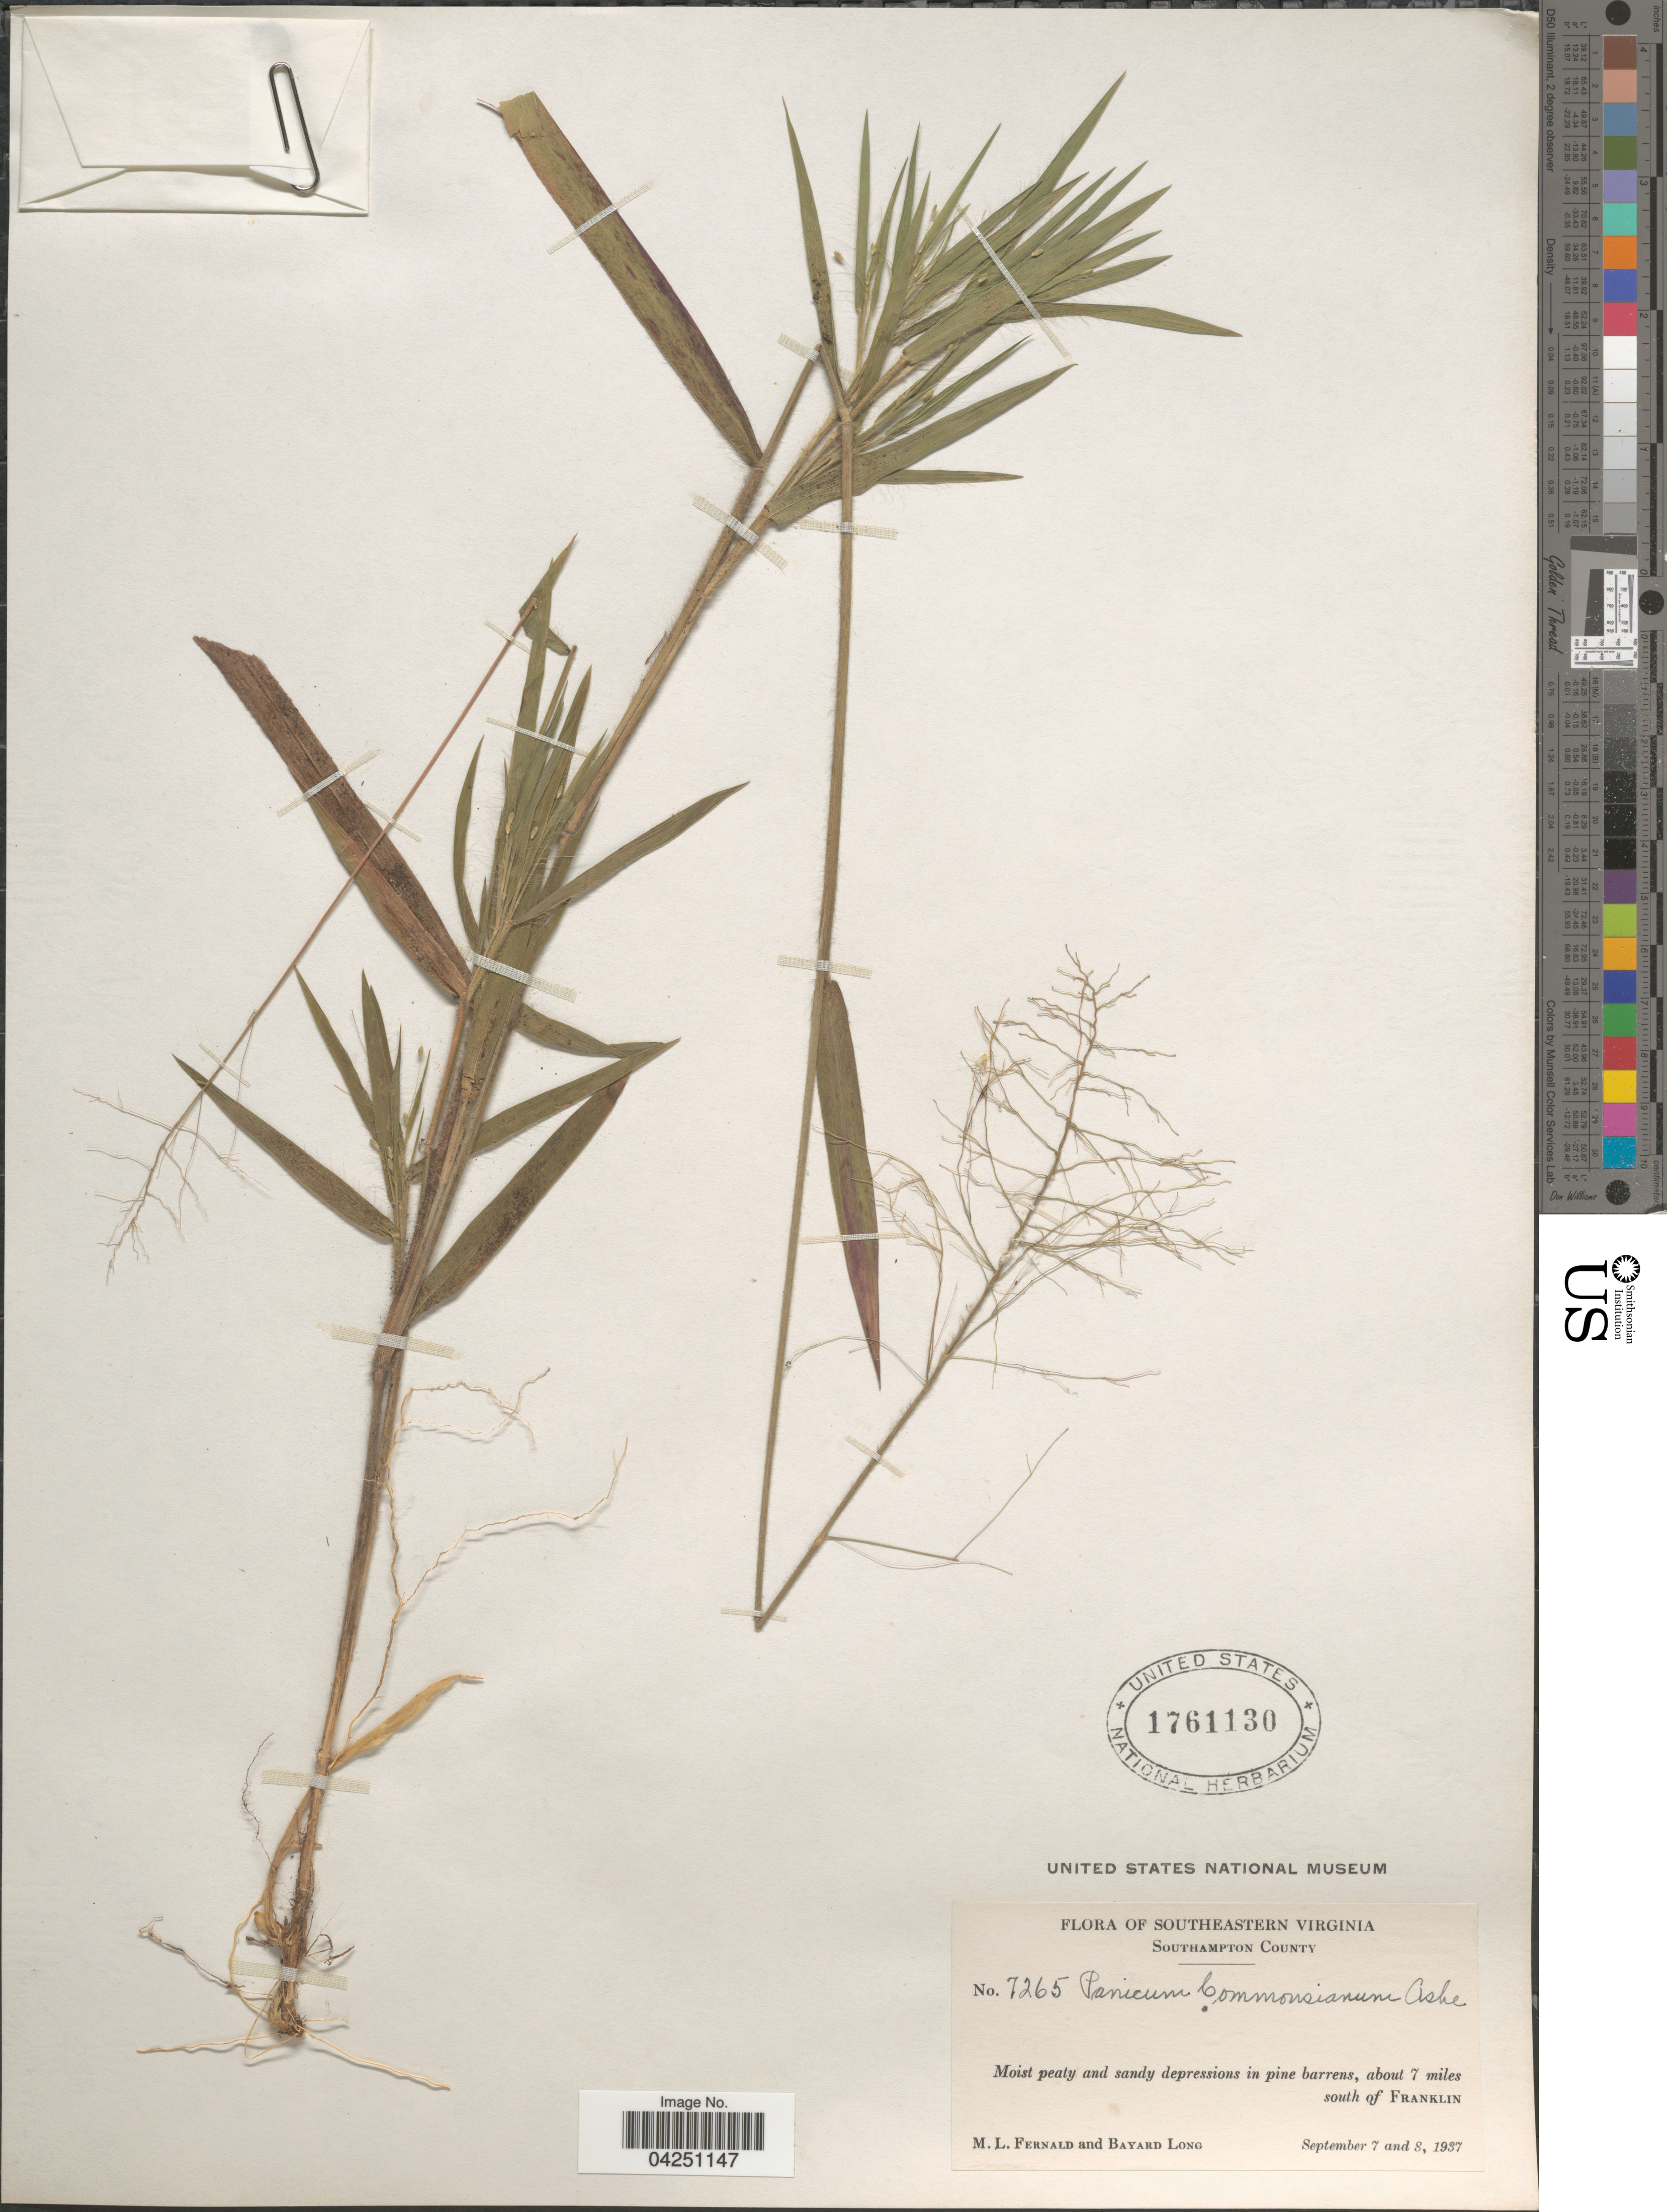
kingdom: Plantae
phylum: Tracheophyta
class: Liliopsida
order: Poales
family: Poaceae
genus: Dichanthelium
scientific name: Dichanthelium acuminatum var. acuminatum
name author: (Sw.) Gould & C.A. Clark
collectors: M. L. Fernald & B. Long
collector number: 7265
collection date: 1937-09-07/1937-09-08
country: United States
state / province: Virginia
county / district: Southampton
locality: Southeastern Virginia. Southampton County. Moist peaty and sandy depressions in pine barrens, about 7 miles south of Franklin.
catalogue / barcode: US 1761130